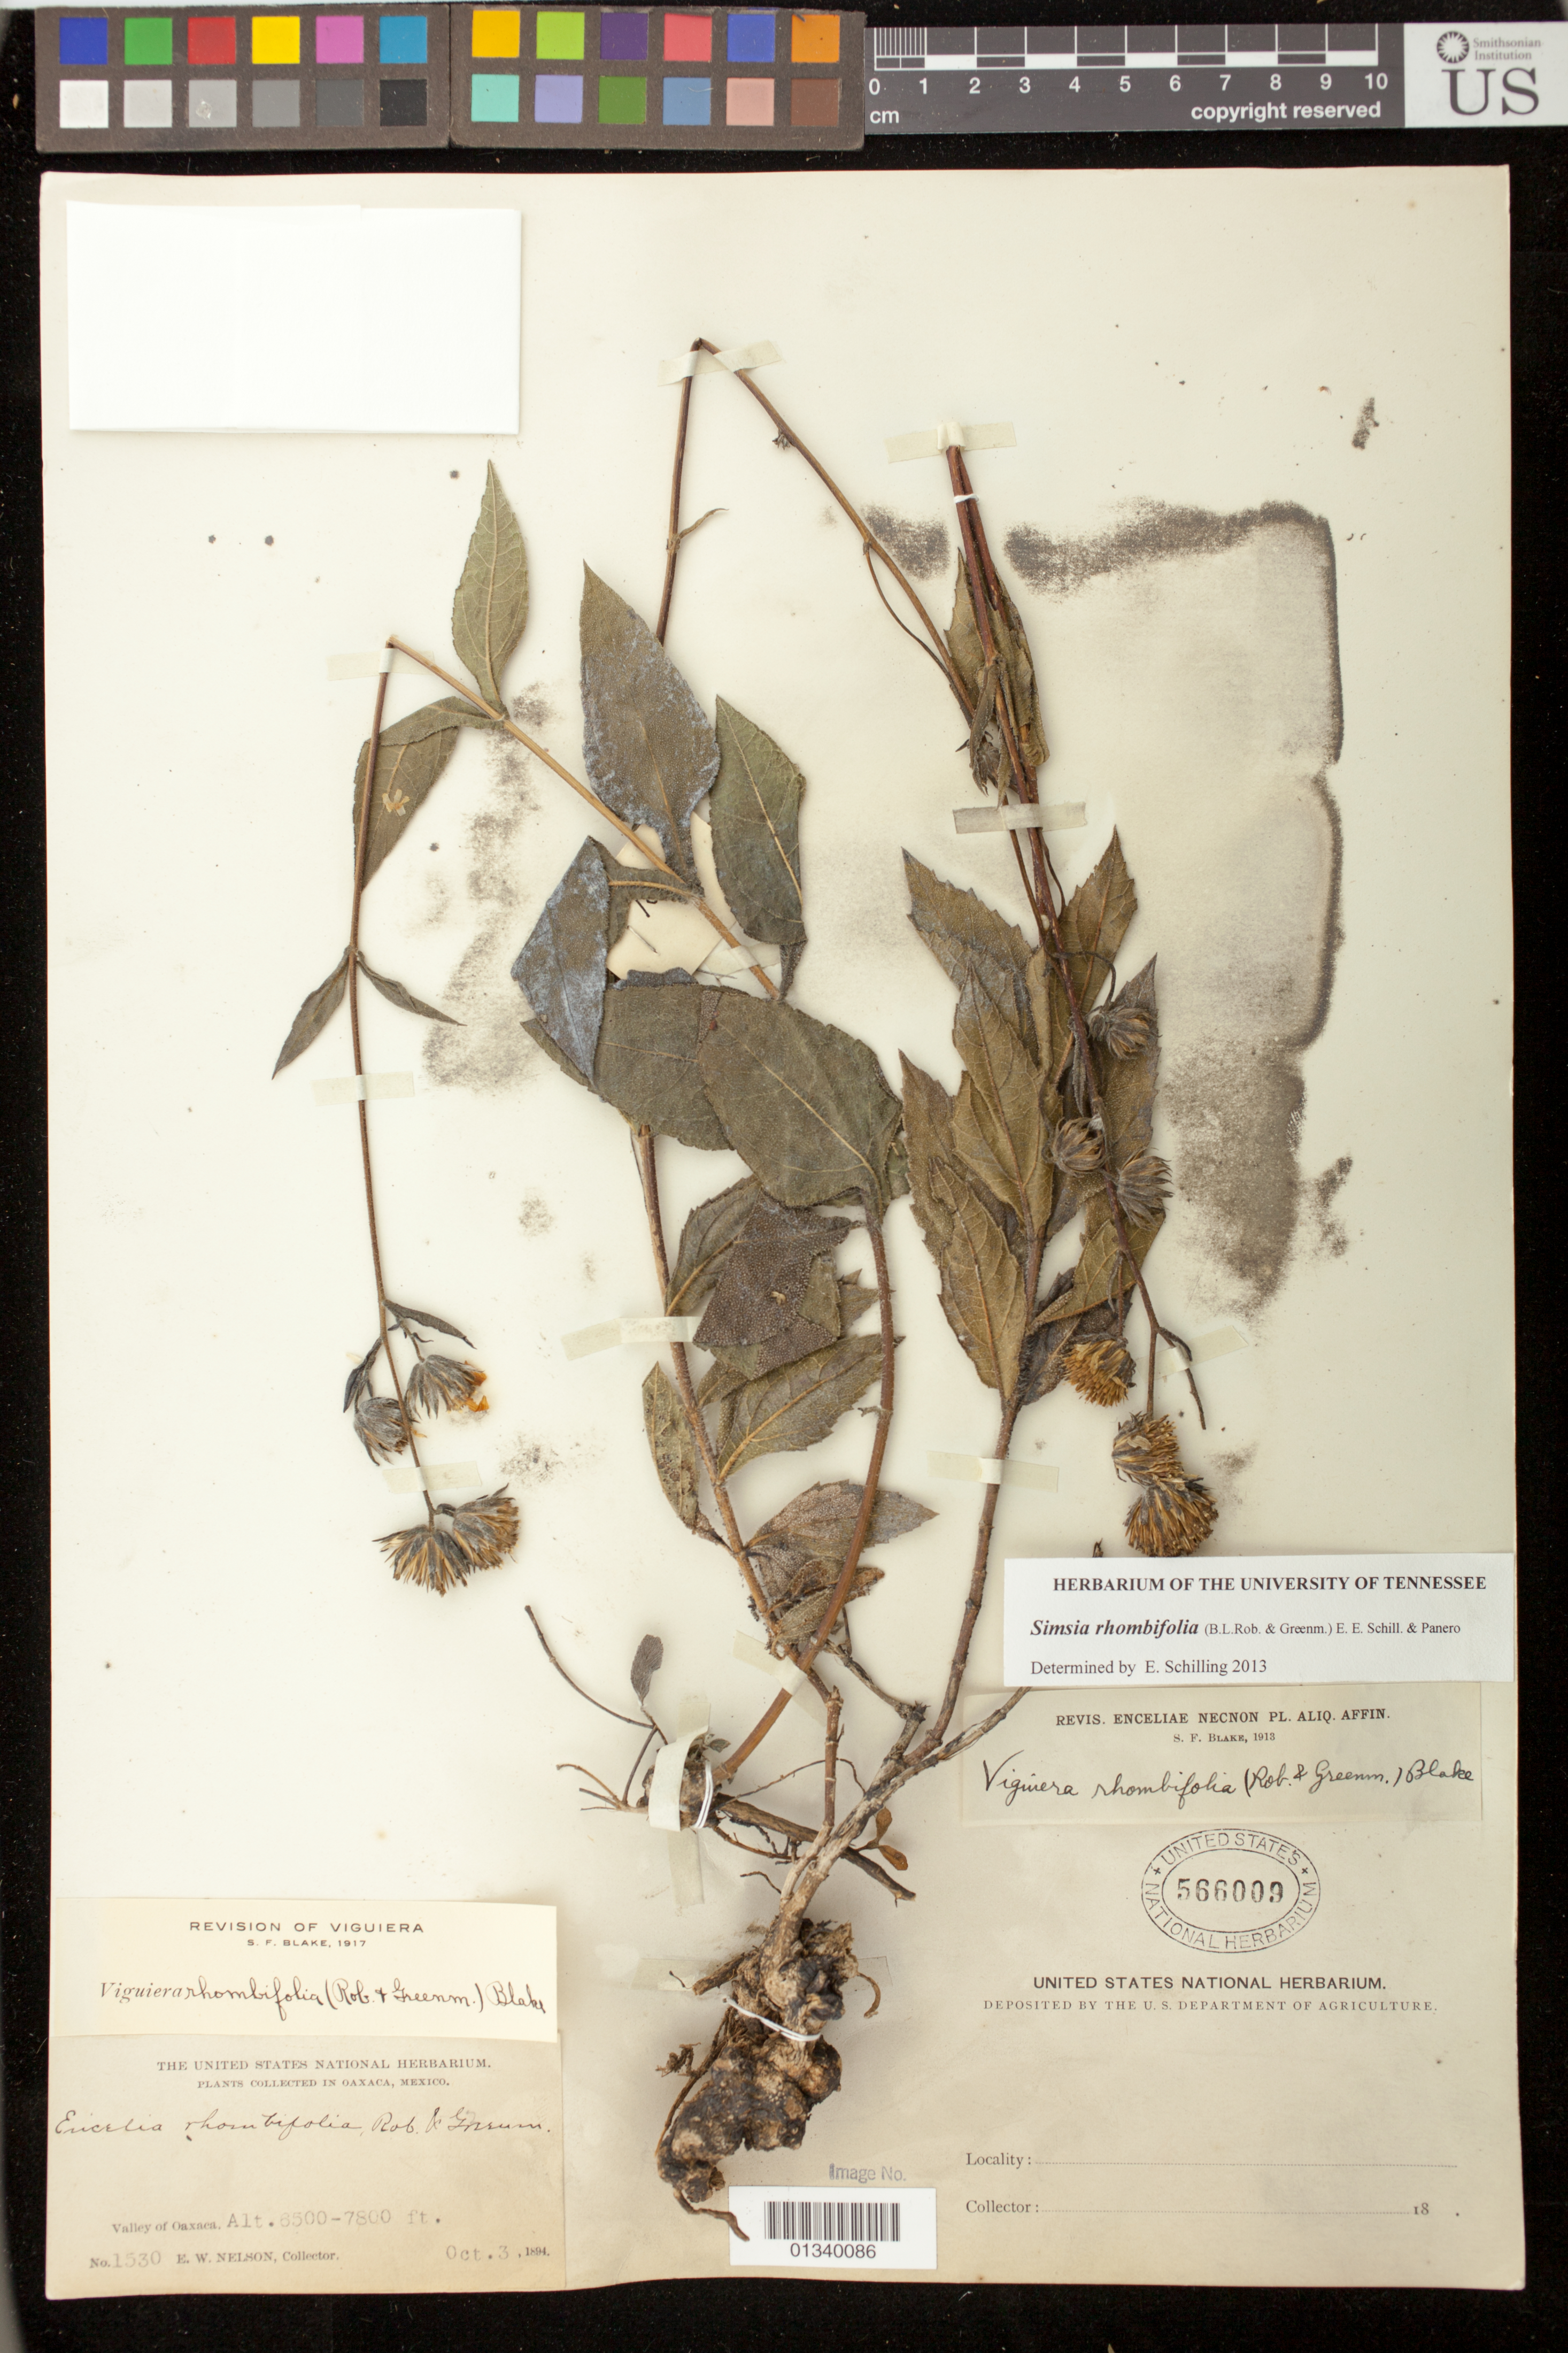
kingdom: Plantae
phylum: Tracheophyta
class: Magnoliopsida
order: Asterales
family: Asteraceae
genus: Simsia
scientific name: Simsia rhombifolia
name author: (B.L. Rob. & Greenm.) E.E. Schill. & Panero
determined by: Schilling, E. E.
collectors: E. W. Nelson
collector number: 1530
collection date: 1894-10-03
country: Mexico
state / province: Oaxaca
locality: Oaxaca Valley.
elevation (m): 1981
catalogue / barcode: US 566009